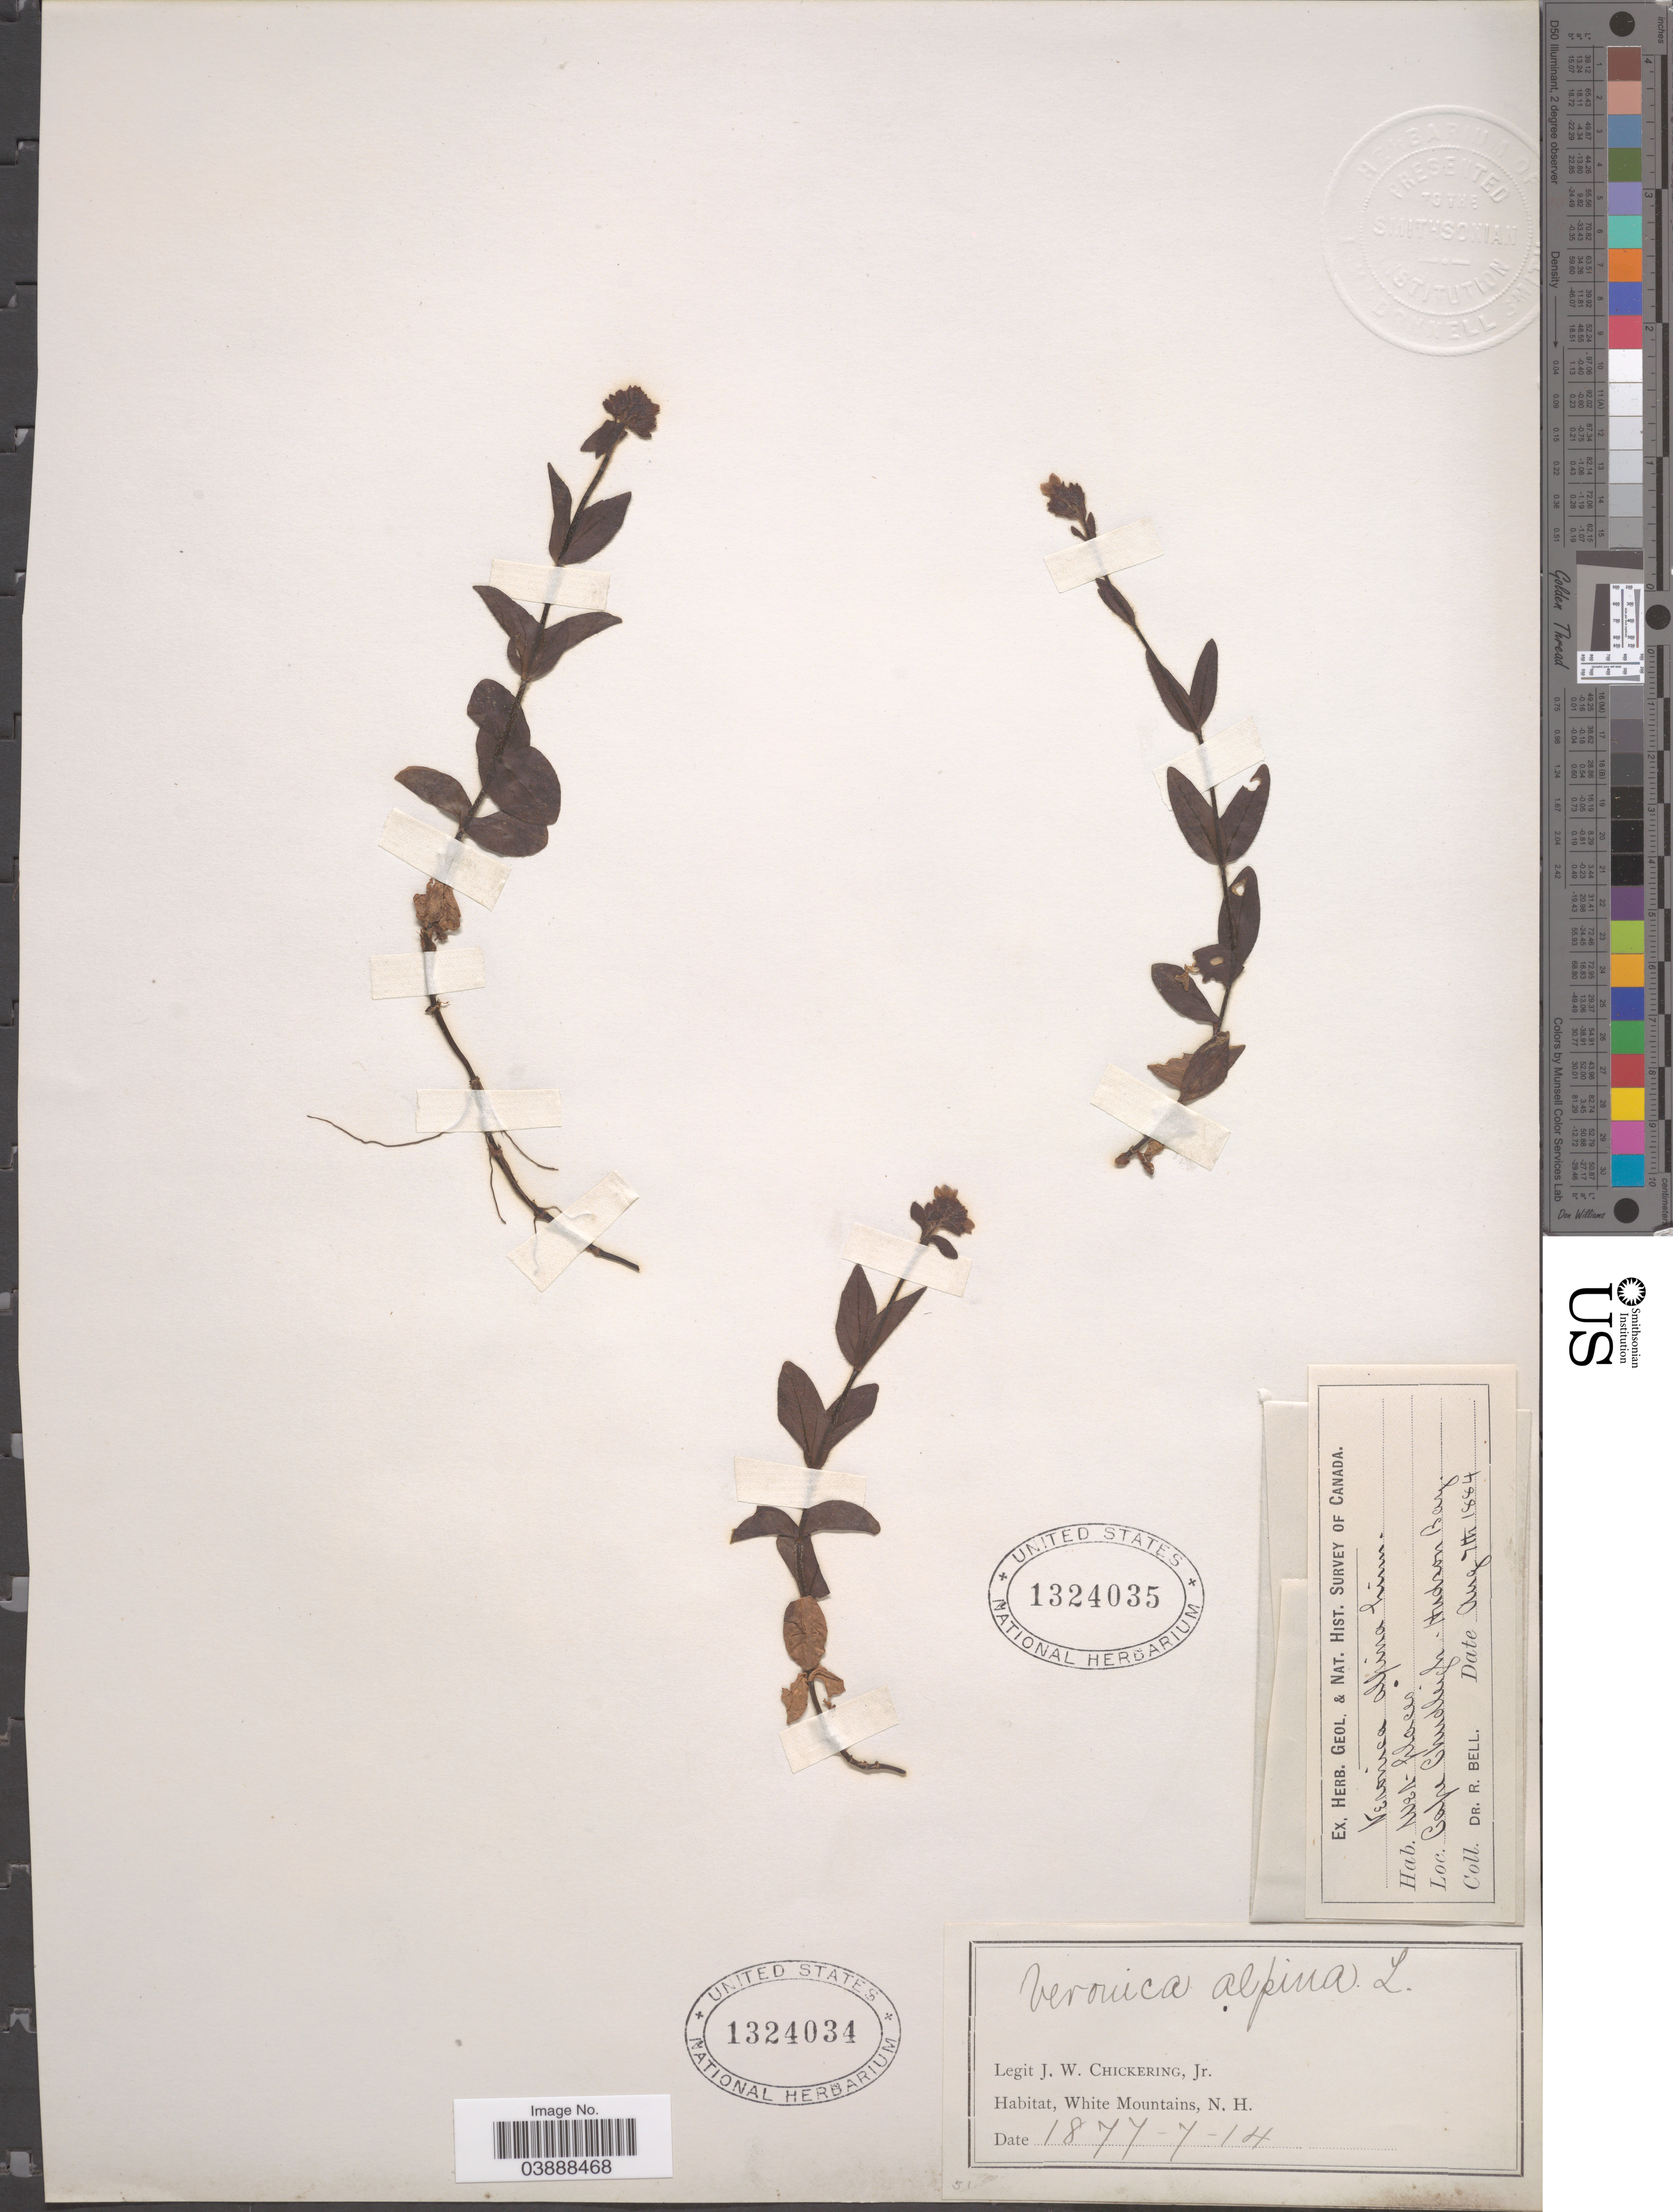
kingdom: Plantae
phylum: Tracheophyta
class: Magnoliopsida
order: Lamiales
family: Plantaginaceae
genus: Veronica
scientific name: Veronica wormskjoldii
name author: Roem. & Schult.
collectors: C. R. Bell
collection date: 1884-08-07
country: Canada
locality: Cape Chudleigh. Hudson Bay.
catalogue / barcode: US 1324035-2